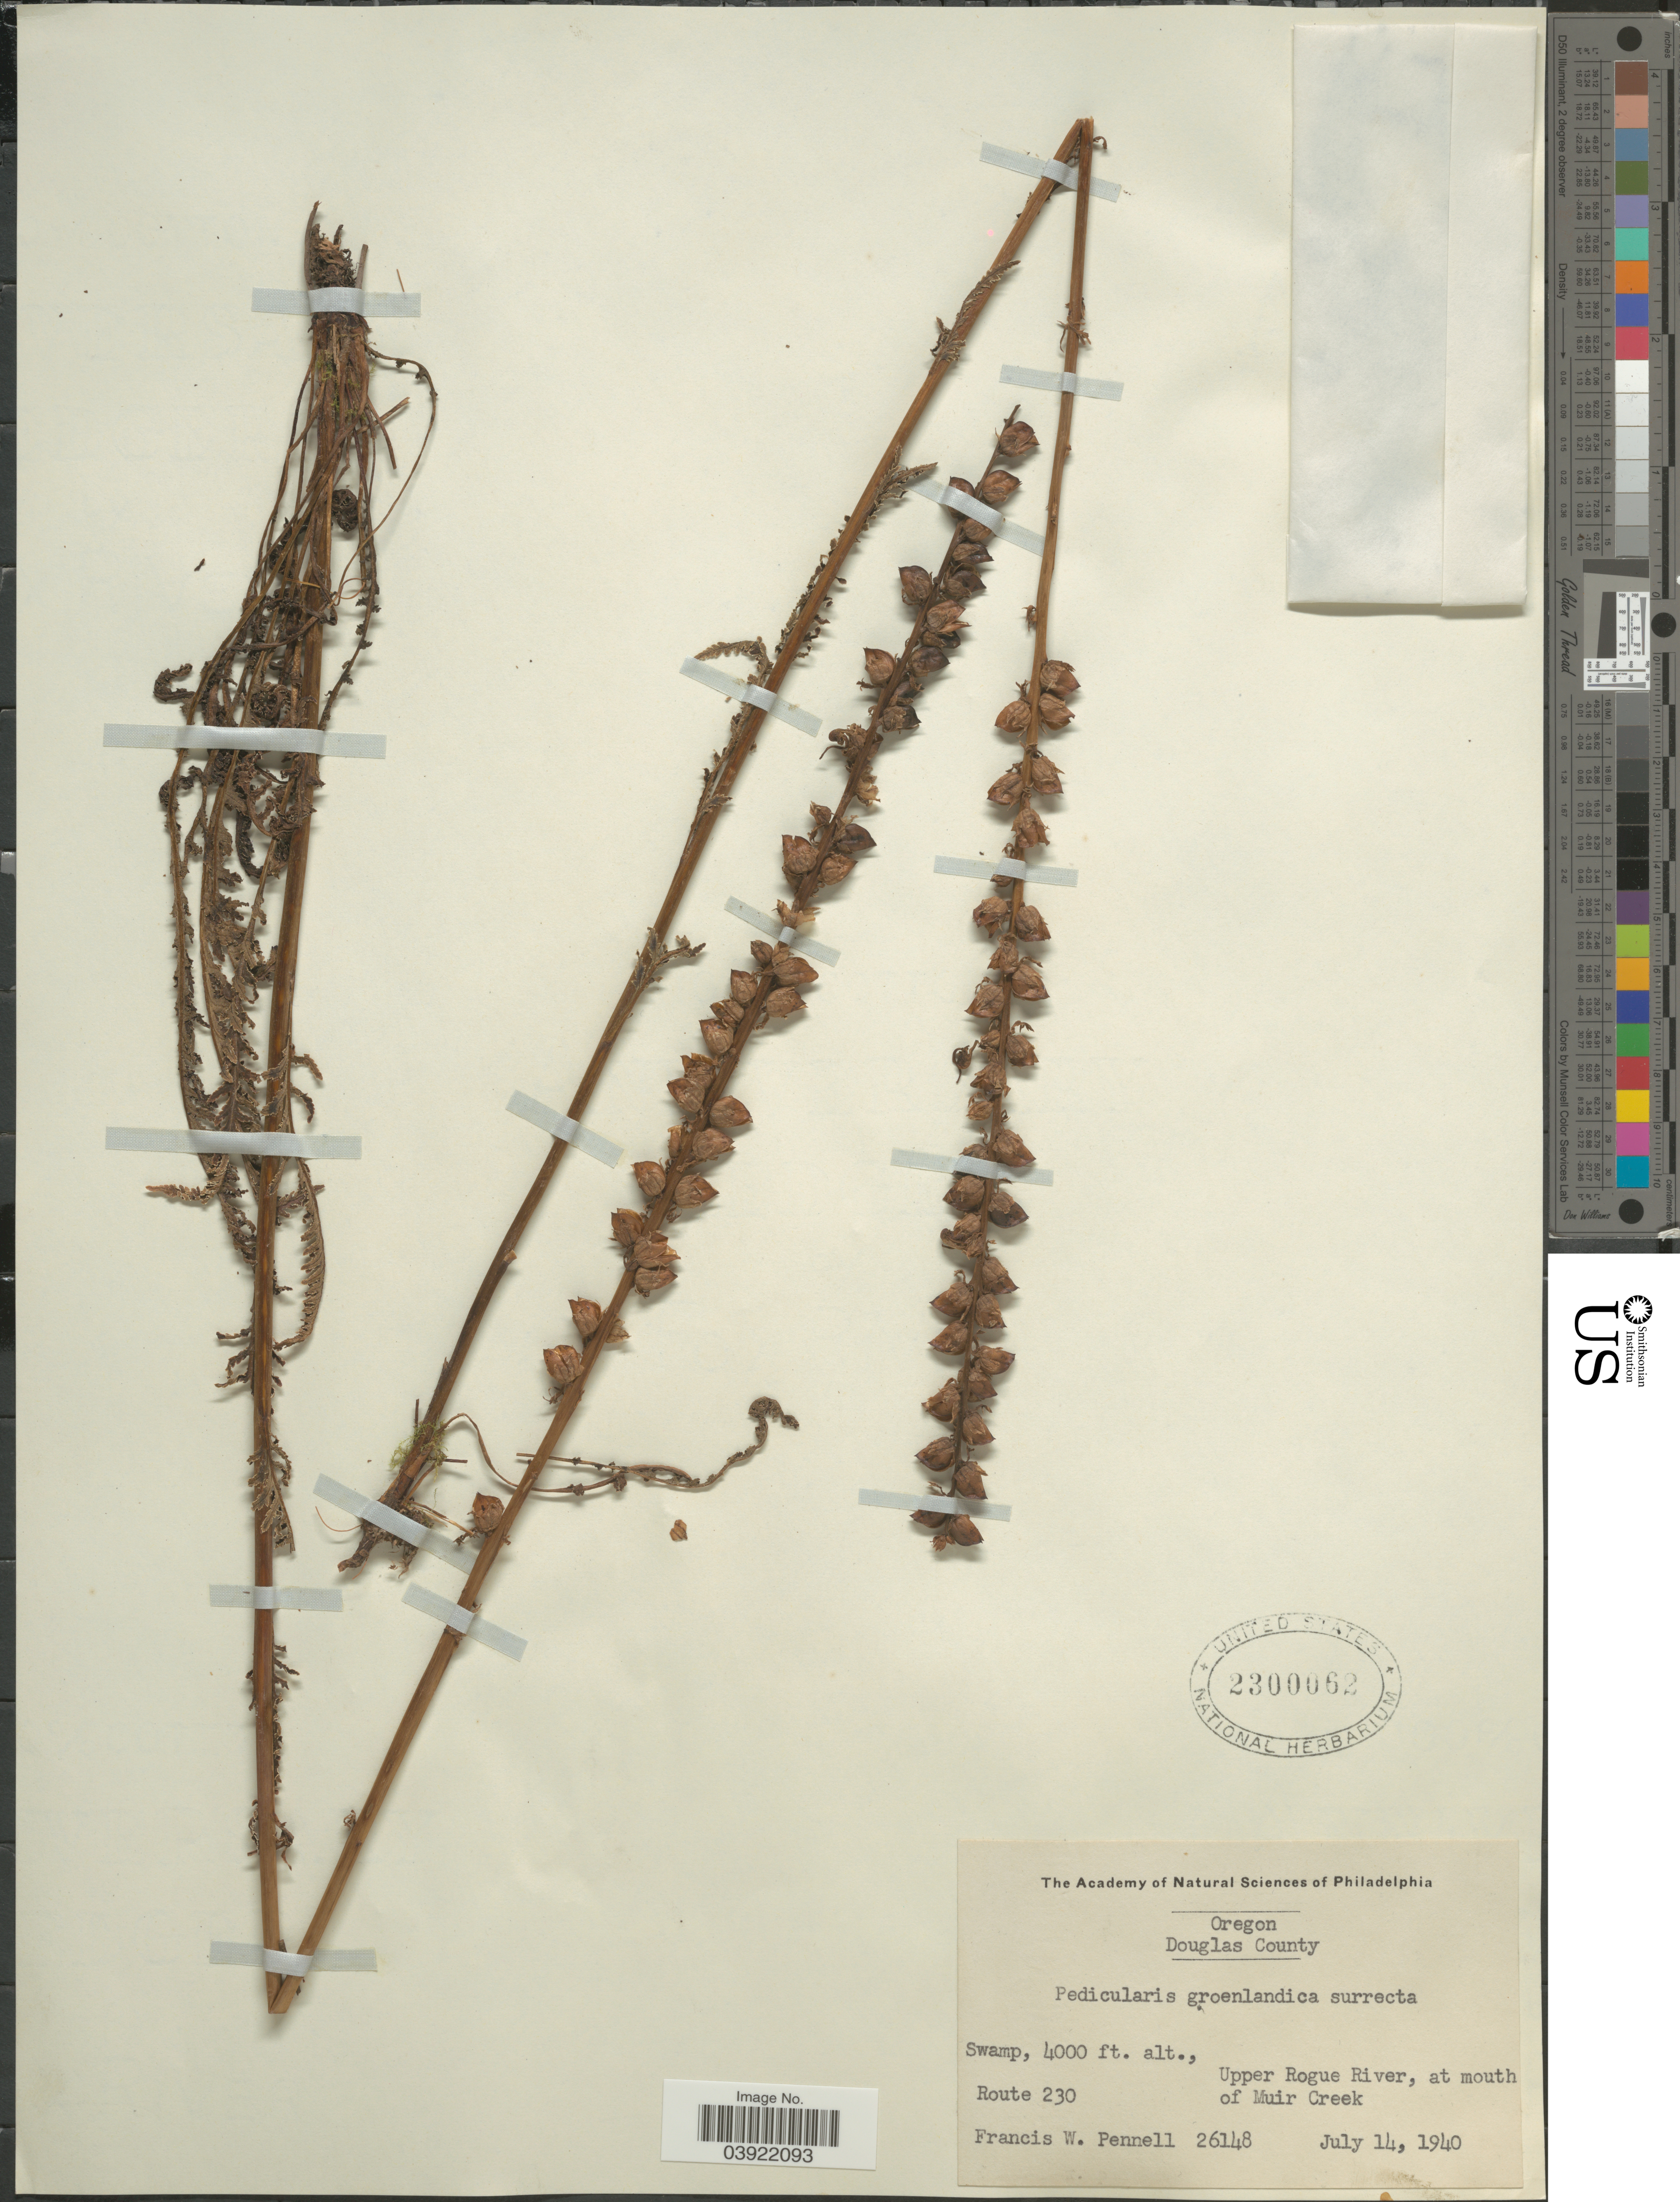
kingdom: Plantae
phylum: Tracheophyta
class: Magnoliopsida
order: Lamiales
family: Orobanchaceae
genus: Pedicularis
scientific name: Pedicularis groenlandica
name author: Retz.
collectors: F. W. Pennell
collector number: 26148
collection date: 1940-07-14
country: United States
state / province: Oregon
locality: Douglas County. Swamp, Upper Rogue River, at mouth of Muir Creek. Route 230.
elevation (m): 1219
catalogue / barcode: US 2300062